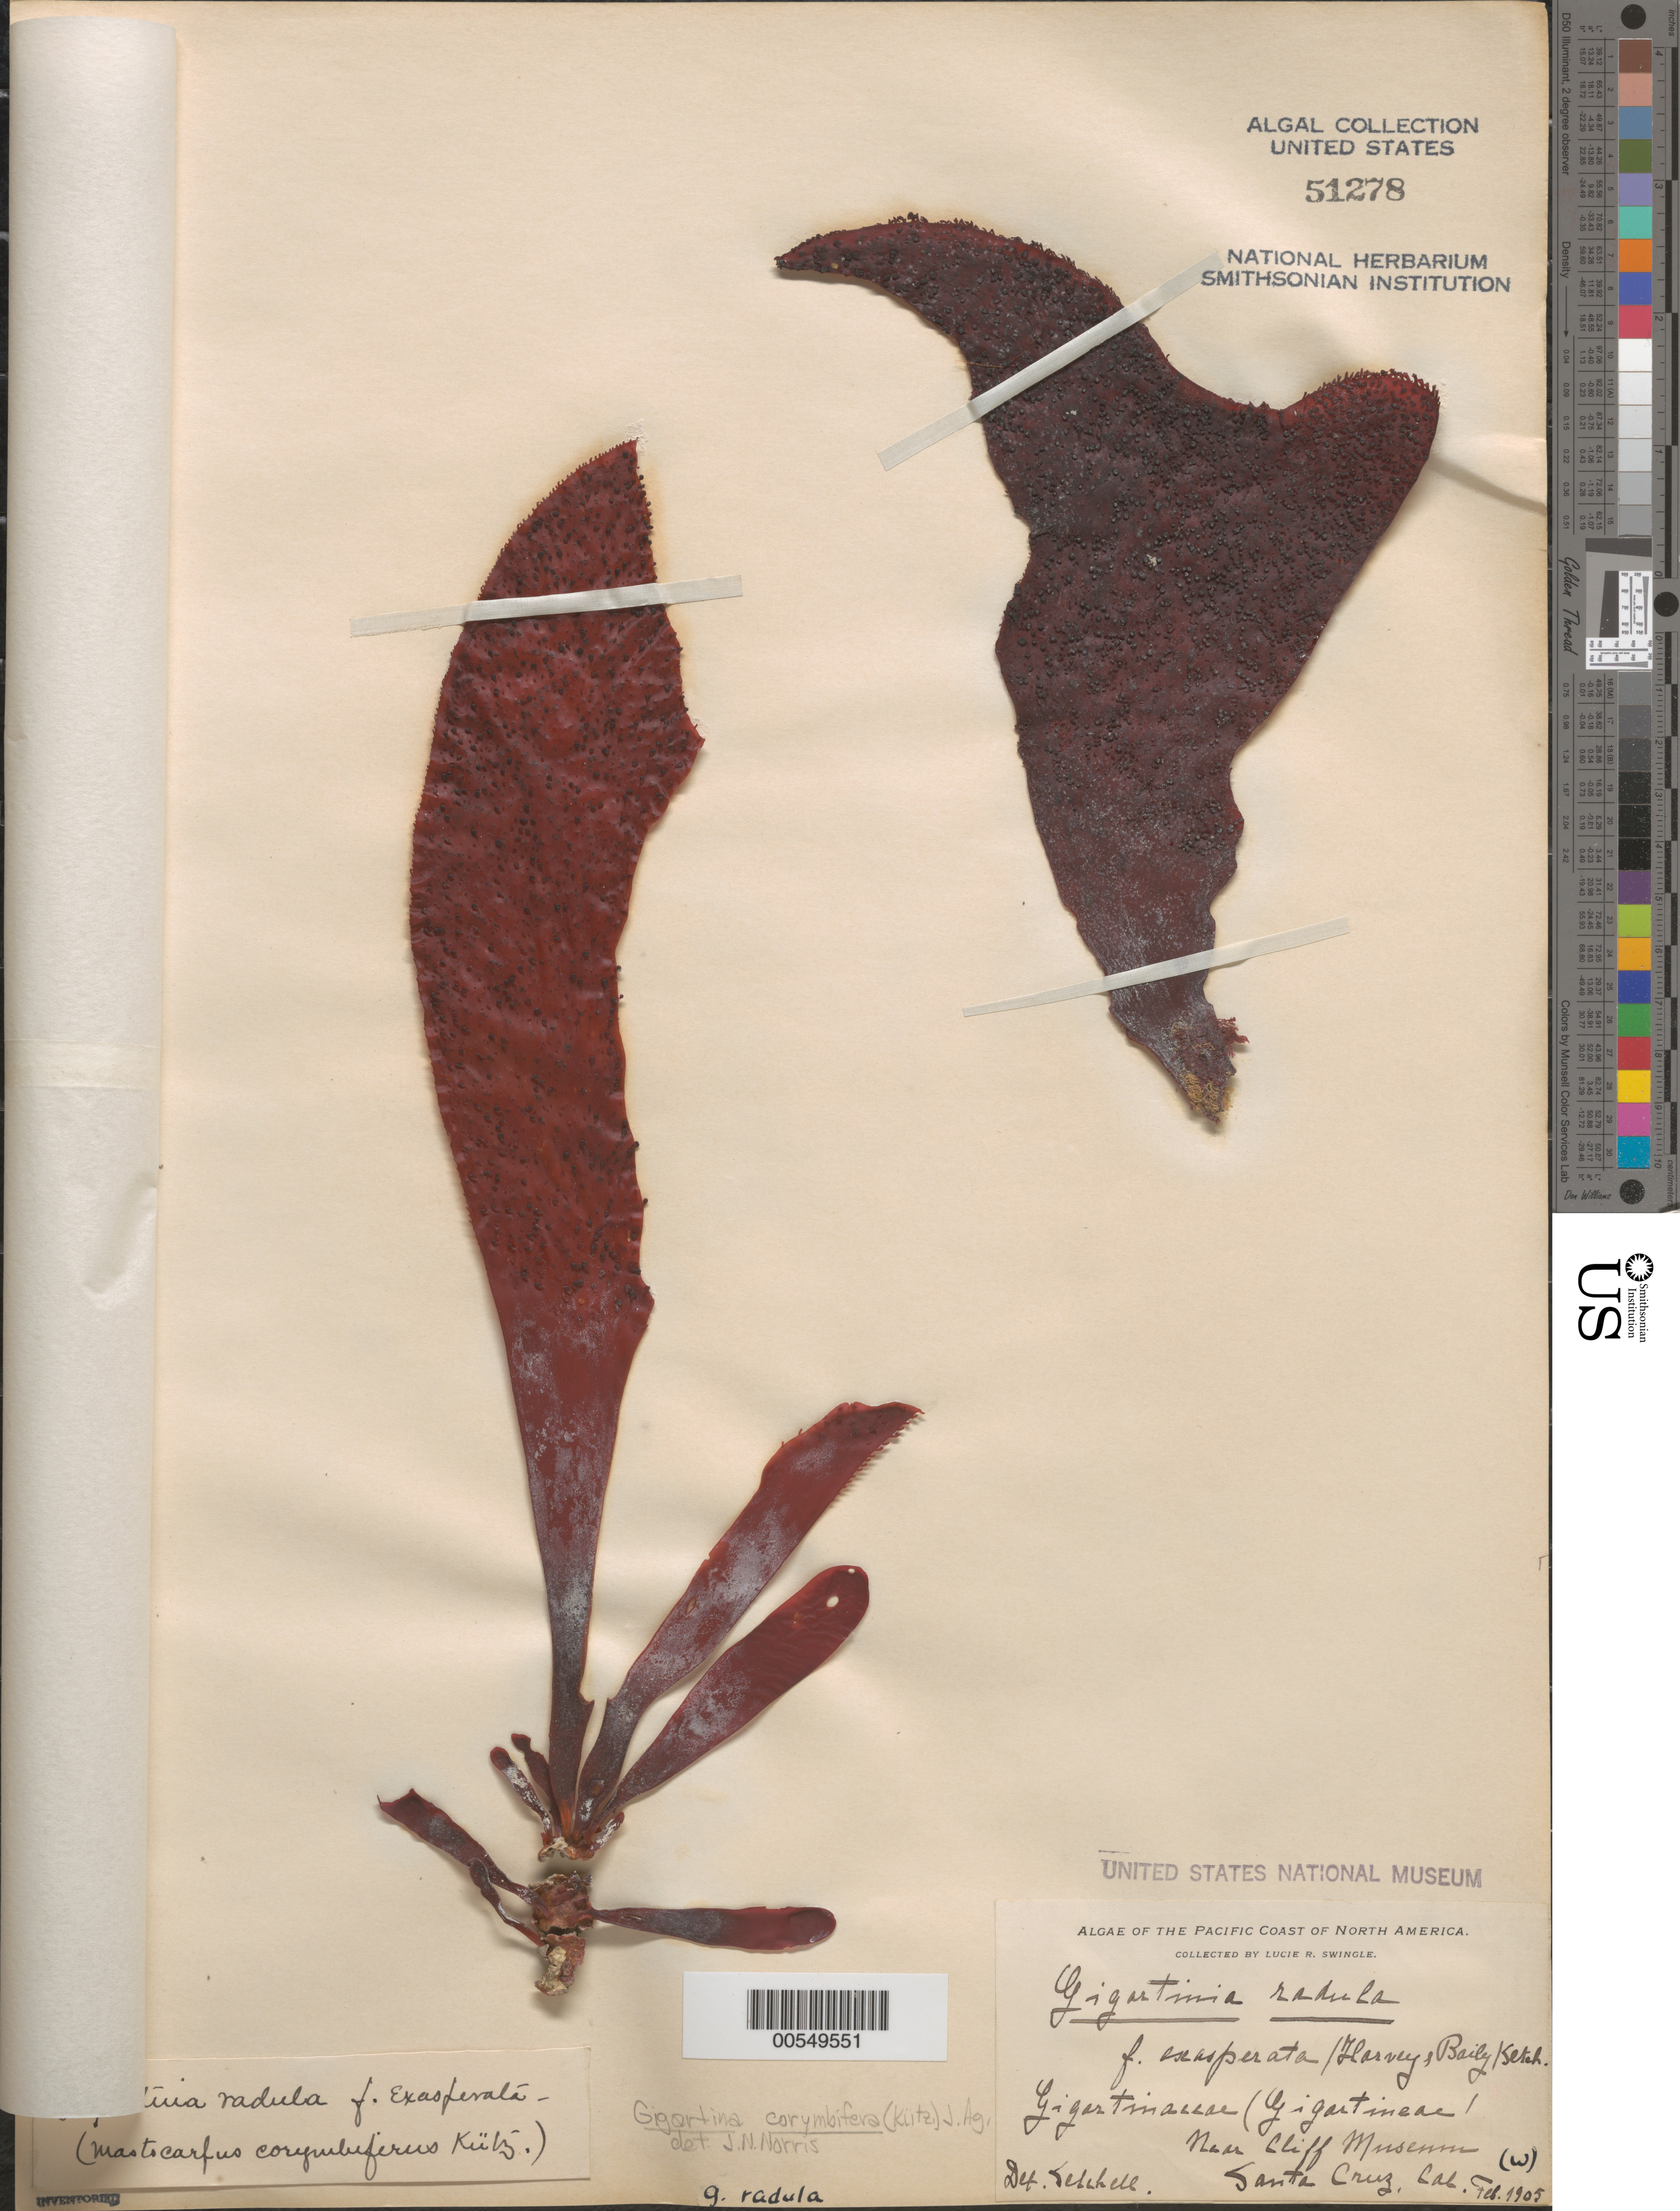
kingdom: Plantae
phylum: Rhodophyta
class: Florideophyceae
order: Gigartinales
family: Gigartinaceae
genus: Chondracanthus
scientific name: Chondracanthus corymbiferus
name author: (Kütz.) Guiry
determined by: Algae name updating Project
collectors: L. Swingle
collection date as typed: Feb 1905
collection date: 1905-02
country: United States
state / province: California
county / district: Santa Cruz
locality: Santa Cruz, near Cliff Museum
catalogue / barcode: US 51278